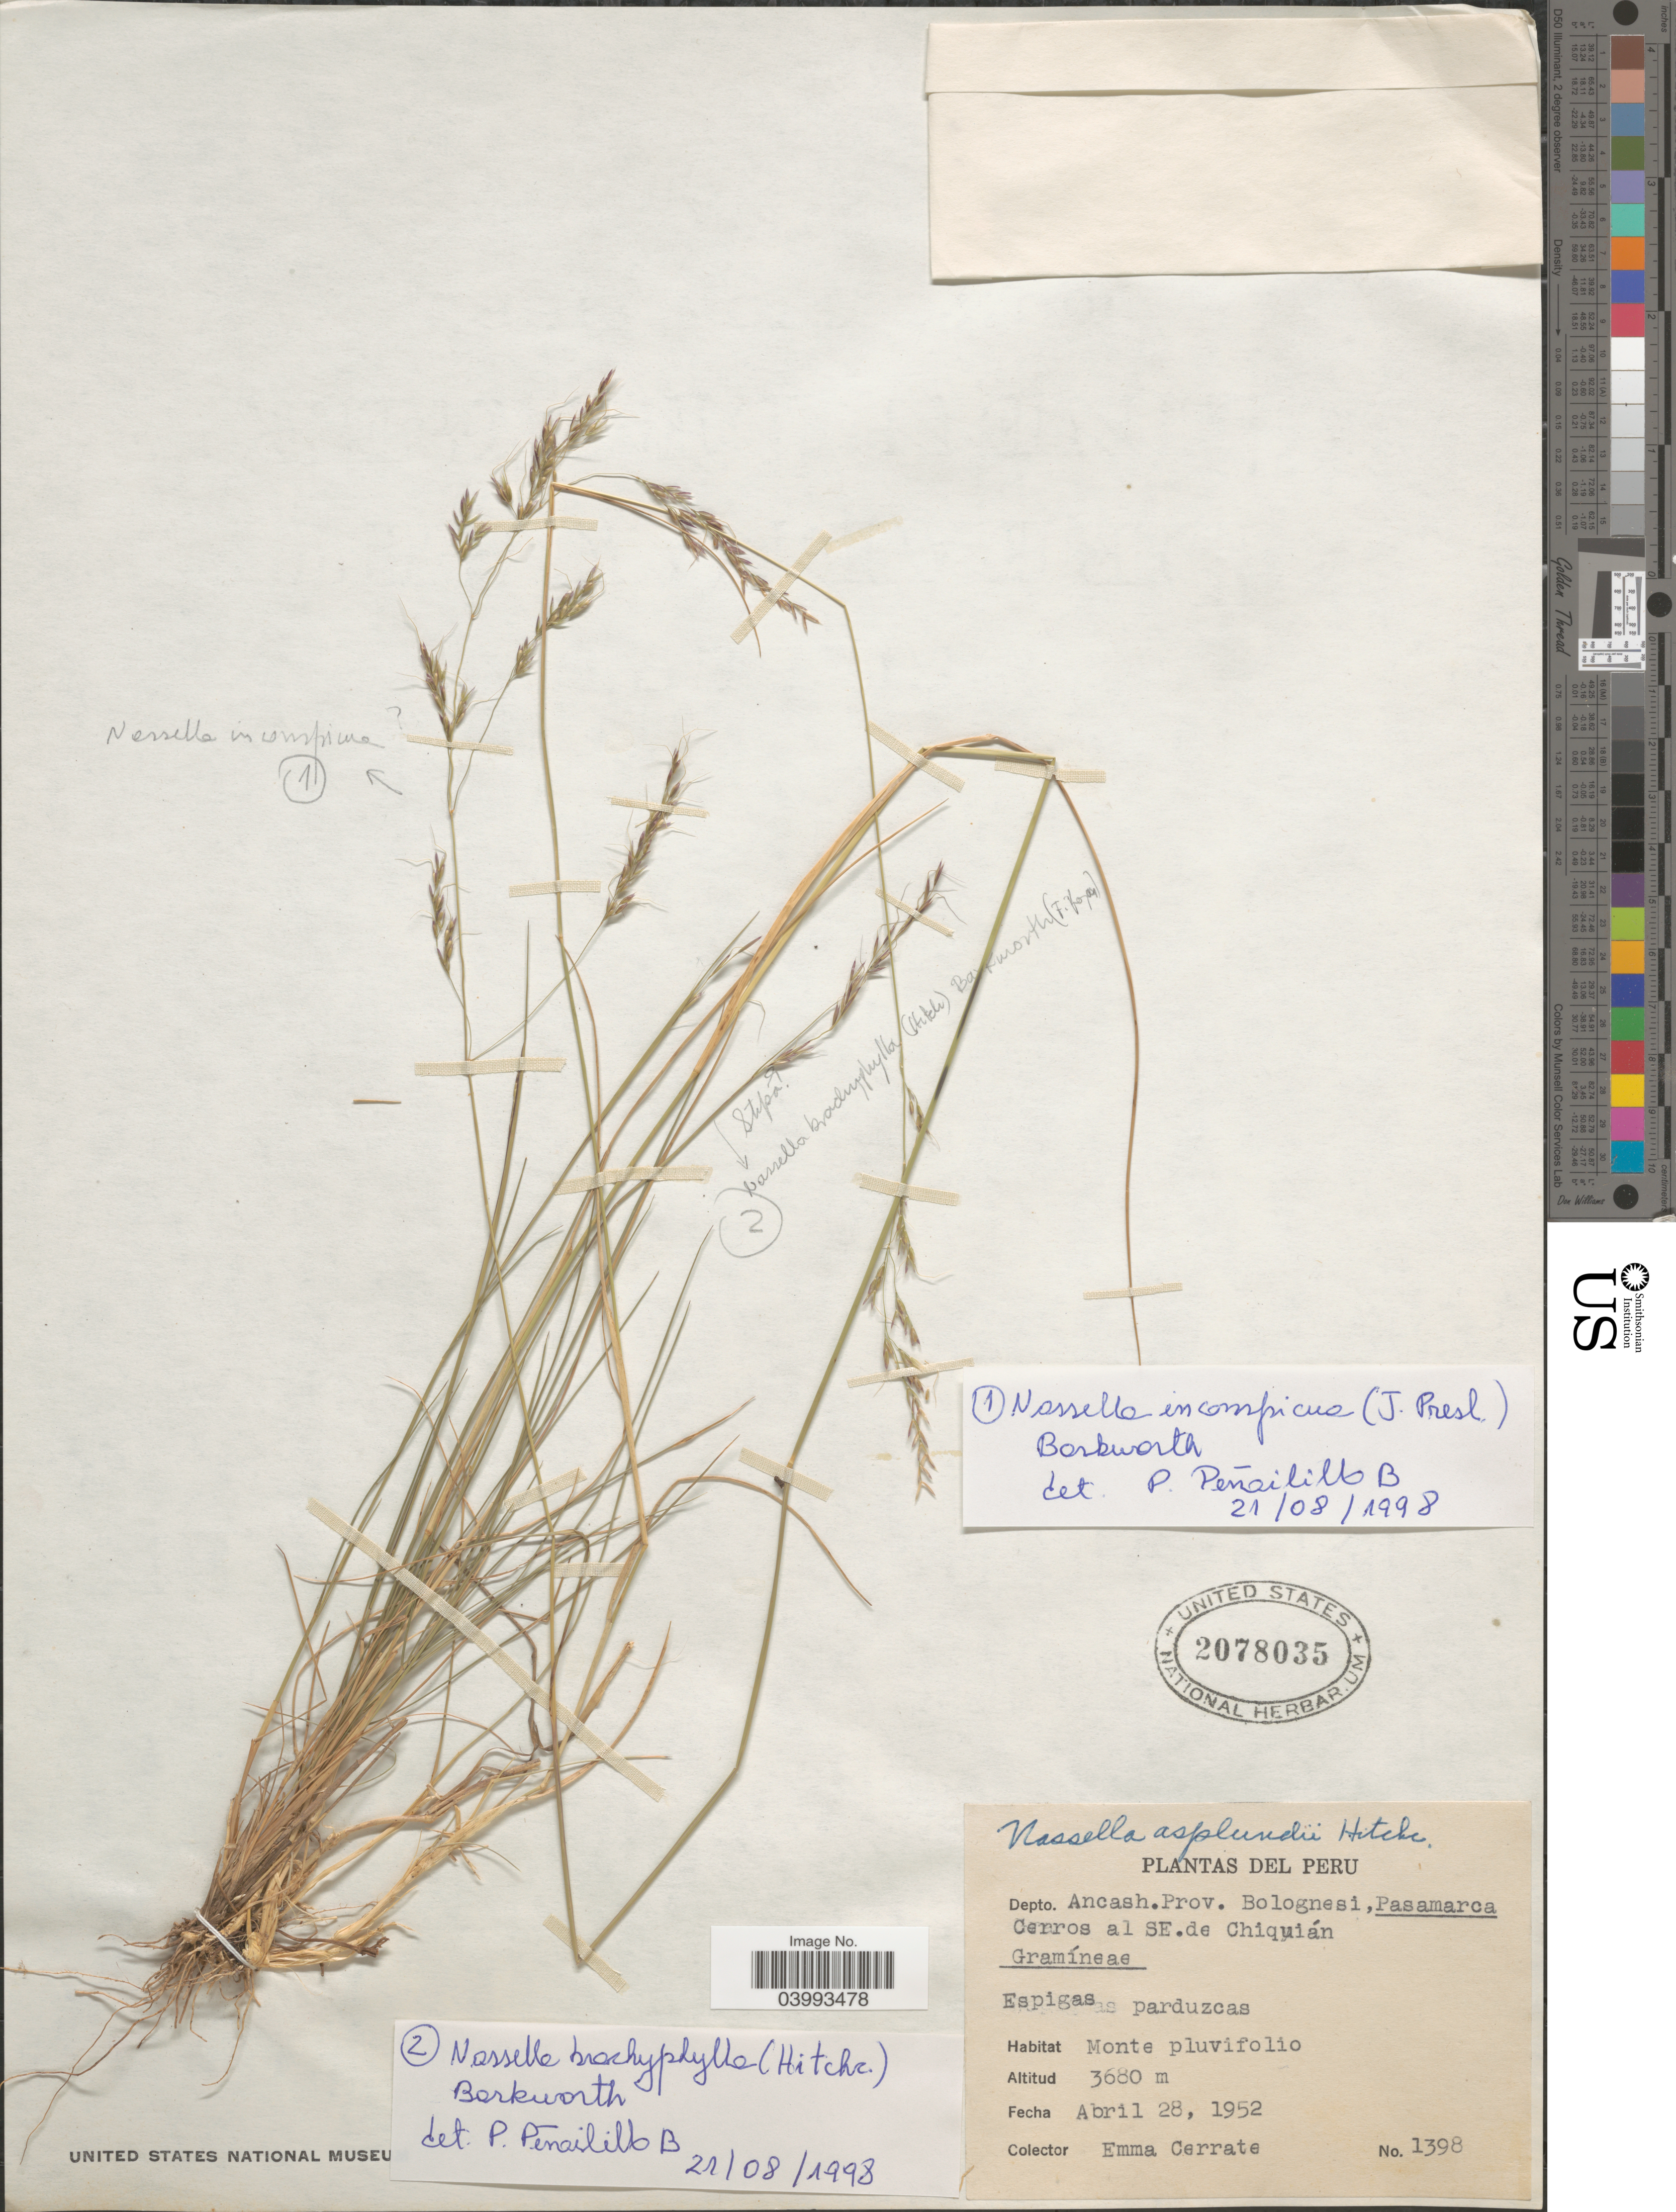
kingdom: Plantae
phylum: Tracheophyta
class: Liliopsida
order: Poales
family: Poaceae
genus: Nassella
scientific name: Nassella brachyphylla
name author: (Hitchc.) Barkworth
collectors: E. Cerrate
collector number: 1398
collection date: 1952-04-28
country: Peru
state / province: Ancash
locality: Depto. Ancash.Prov. Bolognesi ,Pasamarca Cerros al SE.de Chiquián.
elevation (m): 3680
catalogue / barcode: US 2078035